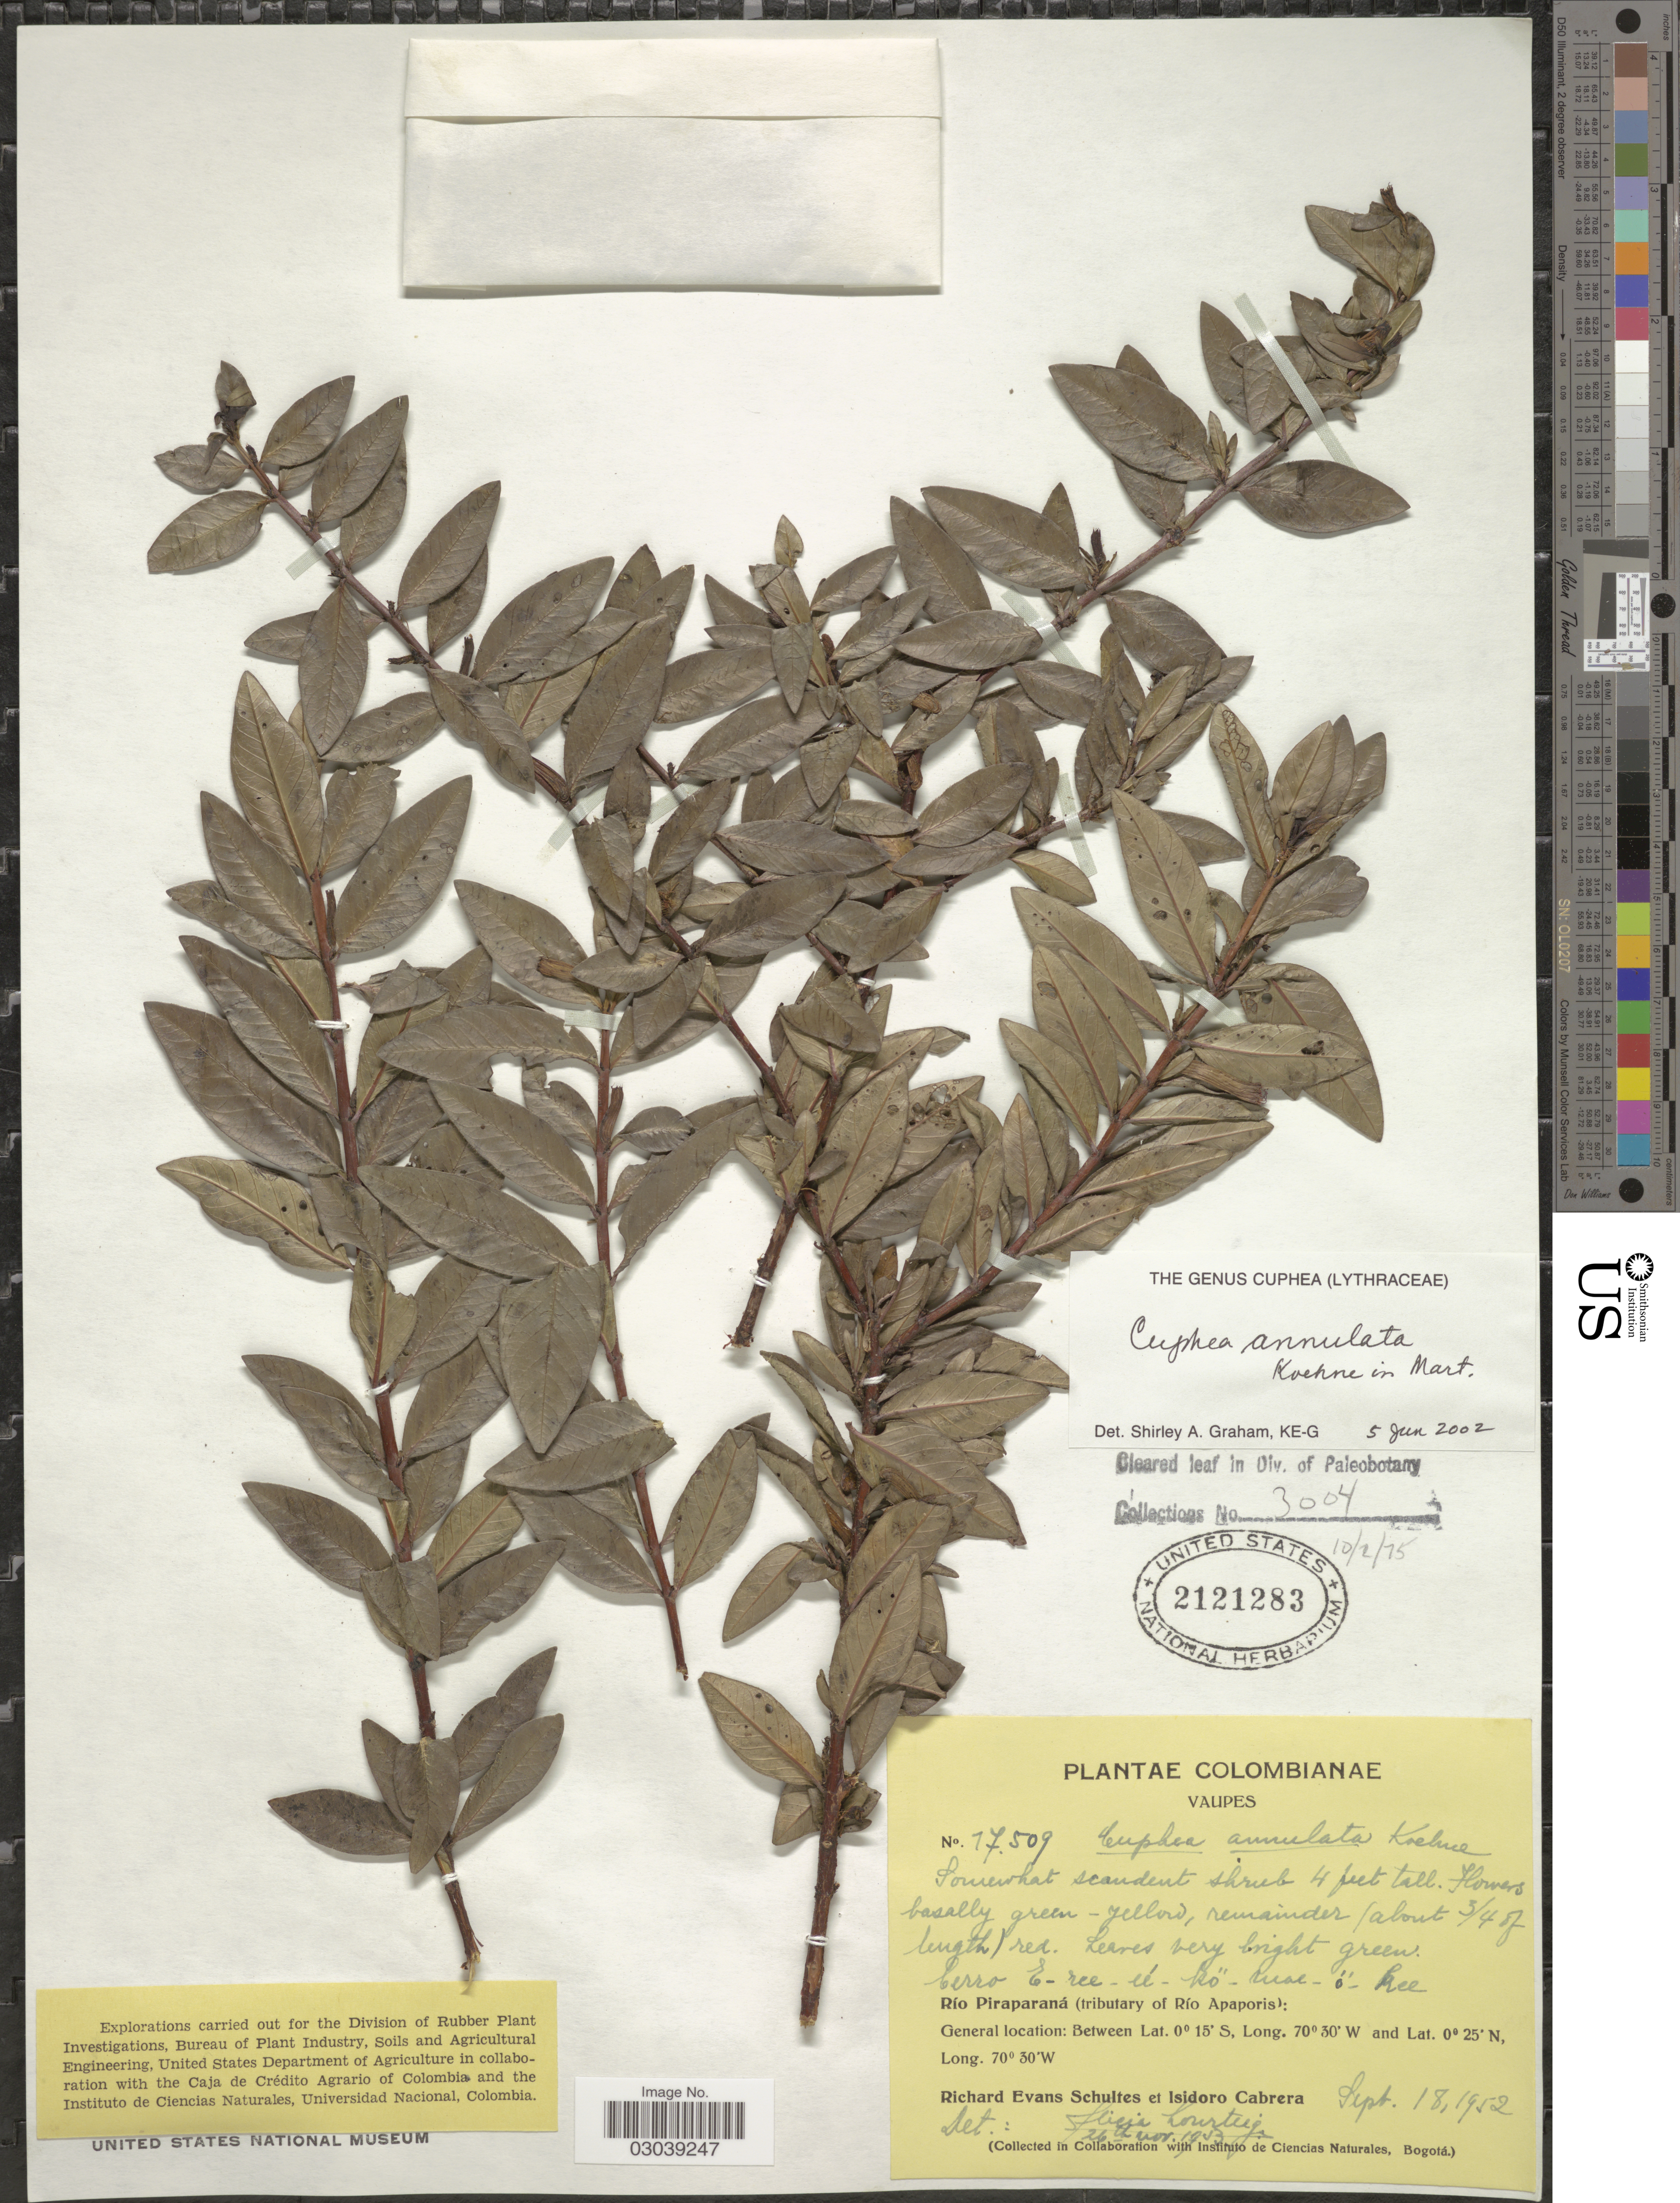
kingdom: Plantae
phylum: Tracheophyta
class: Magnoliopsida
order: Myrtales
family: Lythraceae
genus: Cuphea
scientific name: Cuphea annulata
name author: Koehne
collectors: R. E. Schultes & I. Cabrera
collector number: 17509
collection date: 1952-09-18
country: Colombia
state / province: Vaupés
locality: Río Piraparaná (tributary of Río Apaporis). Cerro E-ree-eé-kö-ruac-ö-kee.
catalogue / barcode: US 2121283